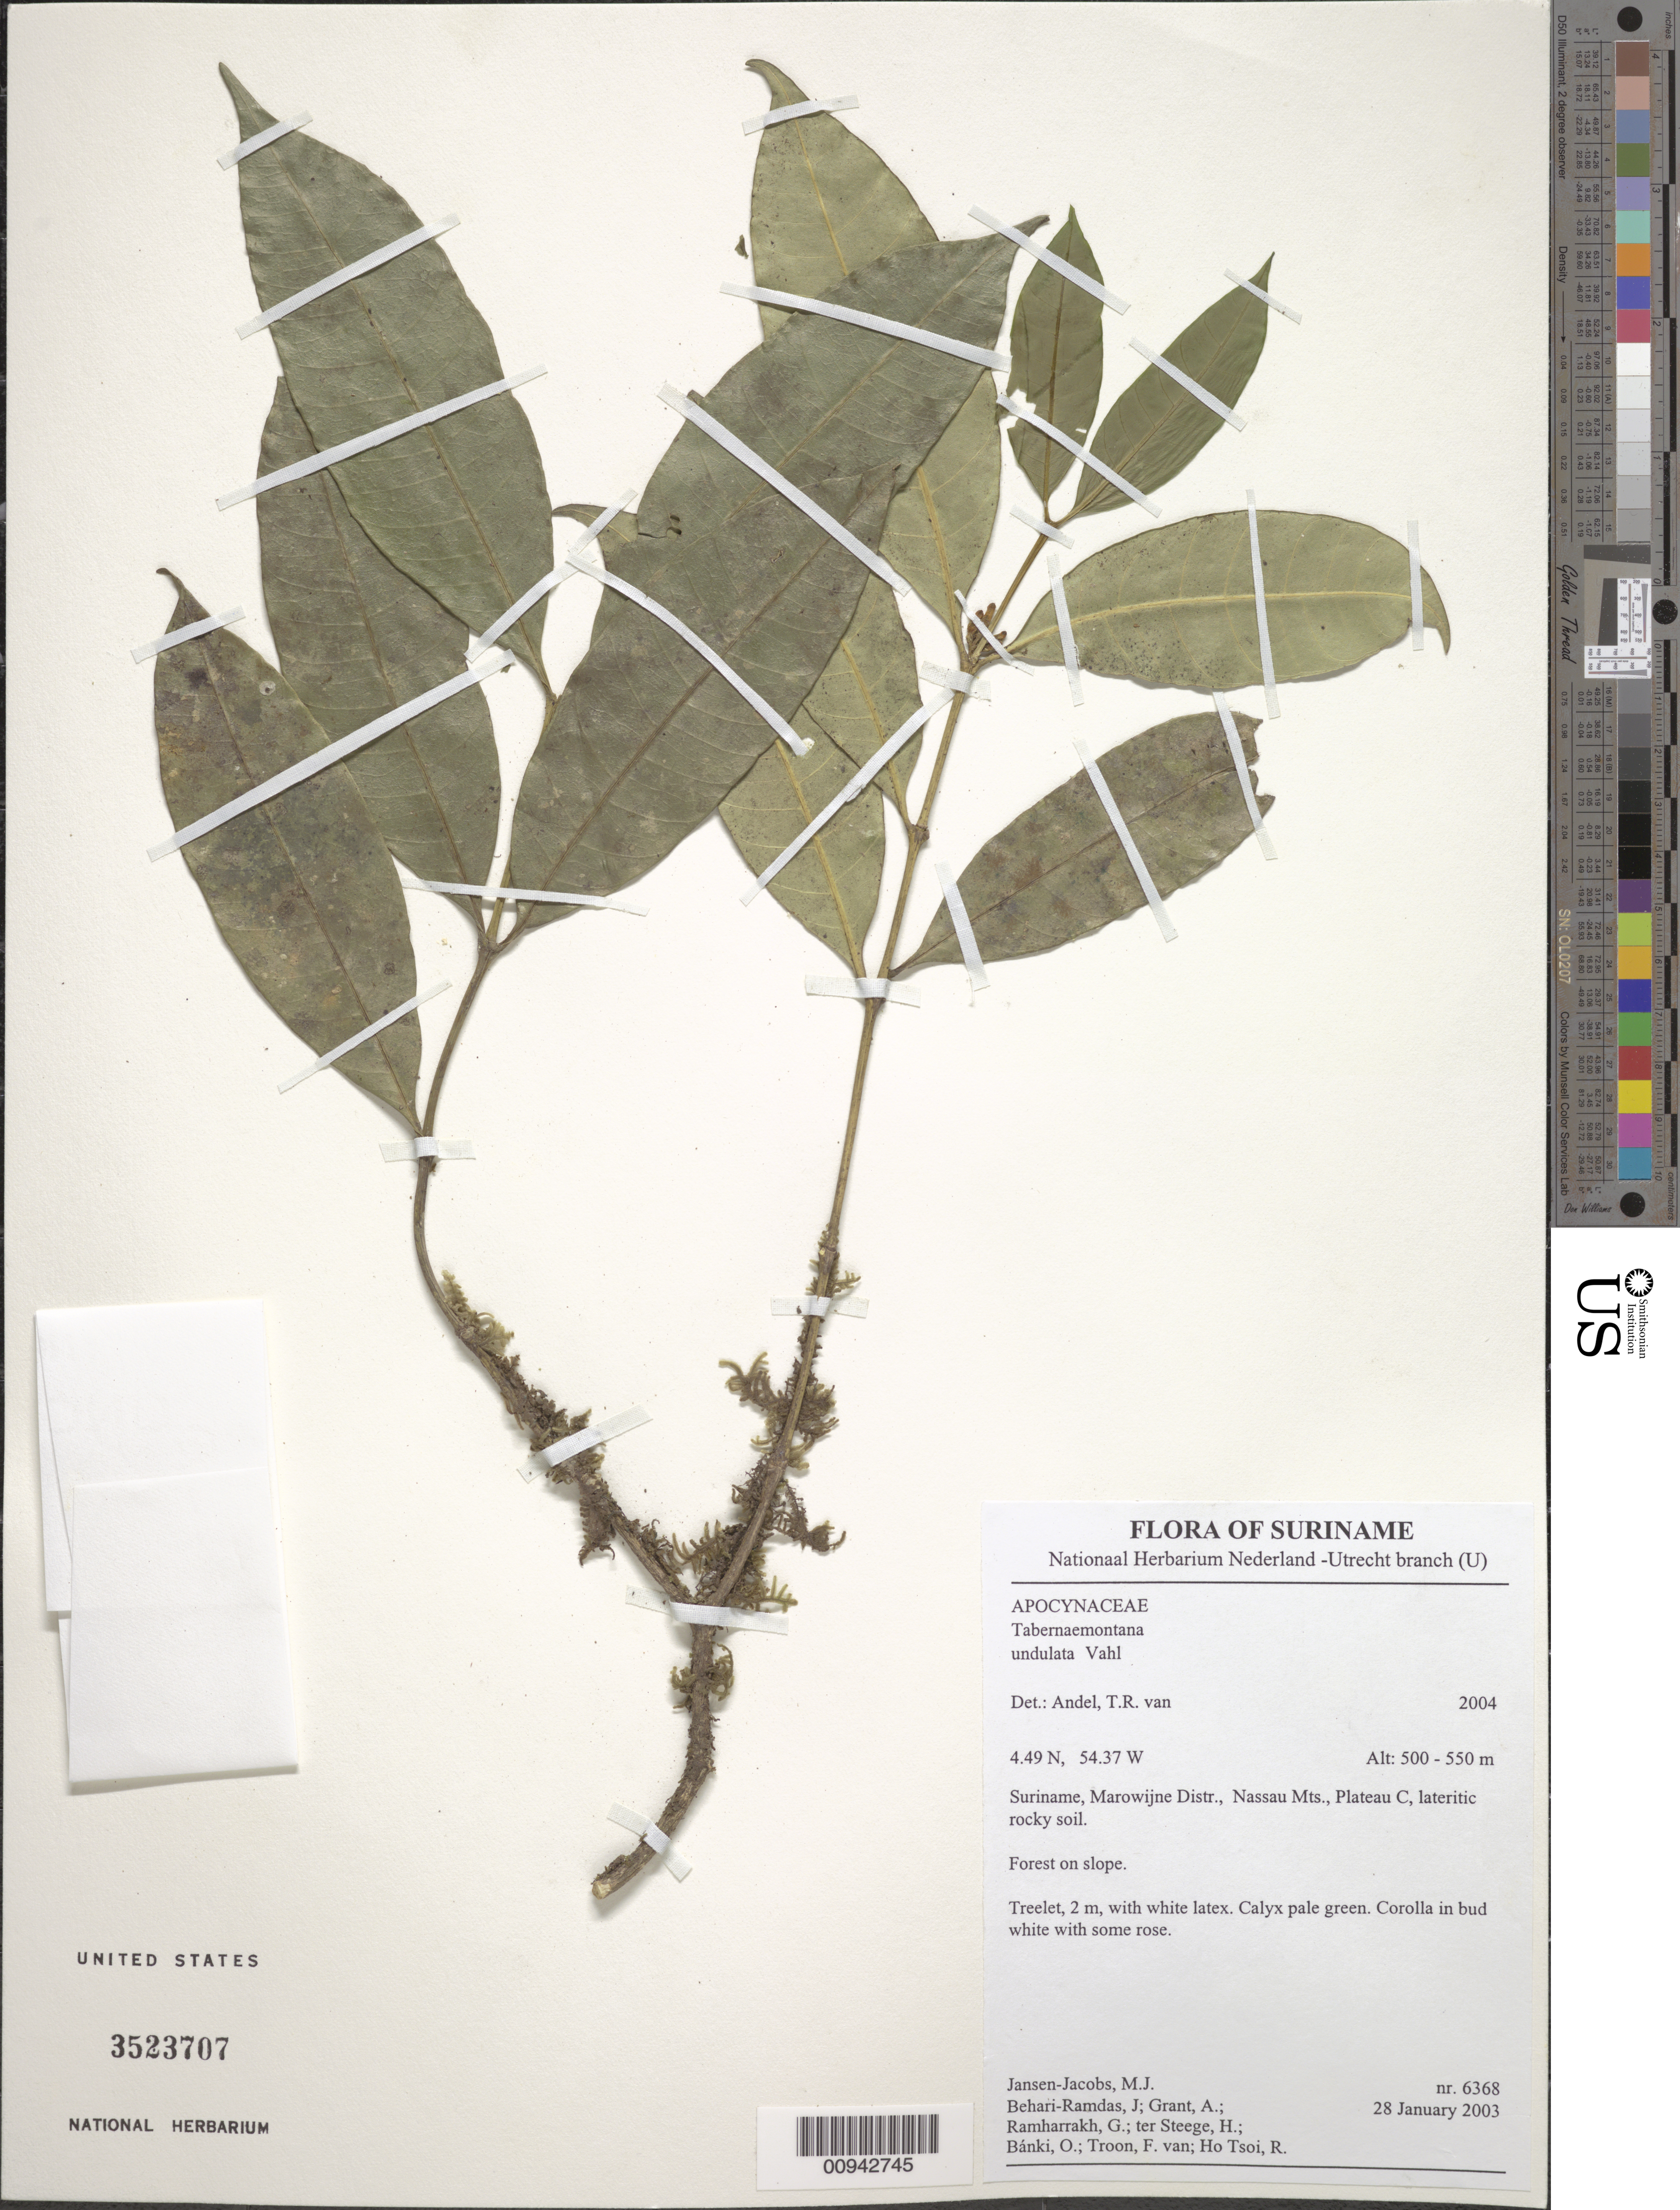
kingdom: Plantae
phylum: Tracheophyta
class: Magnoliopsida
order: Gentianales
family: Apocynaceae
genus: Tabernaemontana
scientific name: Tabernaemontana undulata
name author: Vahl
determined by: Andel, Tinde R. van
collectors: M. J. Jansen-Jacobs, J. Behari-Ramdas, A. Grant, G. Ramharrakh, H. ter Steege, O. Bánki, F. Van Troon & R. Ho Tsoi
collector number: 6368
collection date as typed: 28-Jan-03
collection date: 2003-01-28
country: Suriname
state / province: Marowijne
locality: Nassau Mts., Plateau C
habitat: Lateritic rocky soil; forest on slope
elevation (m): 500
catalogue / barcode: US 3523707